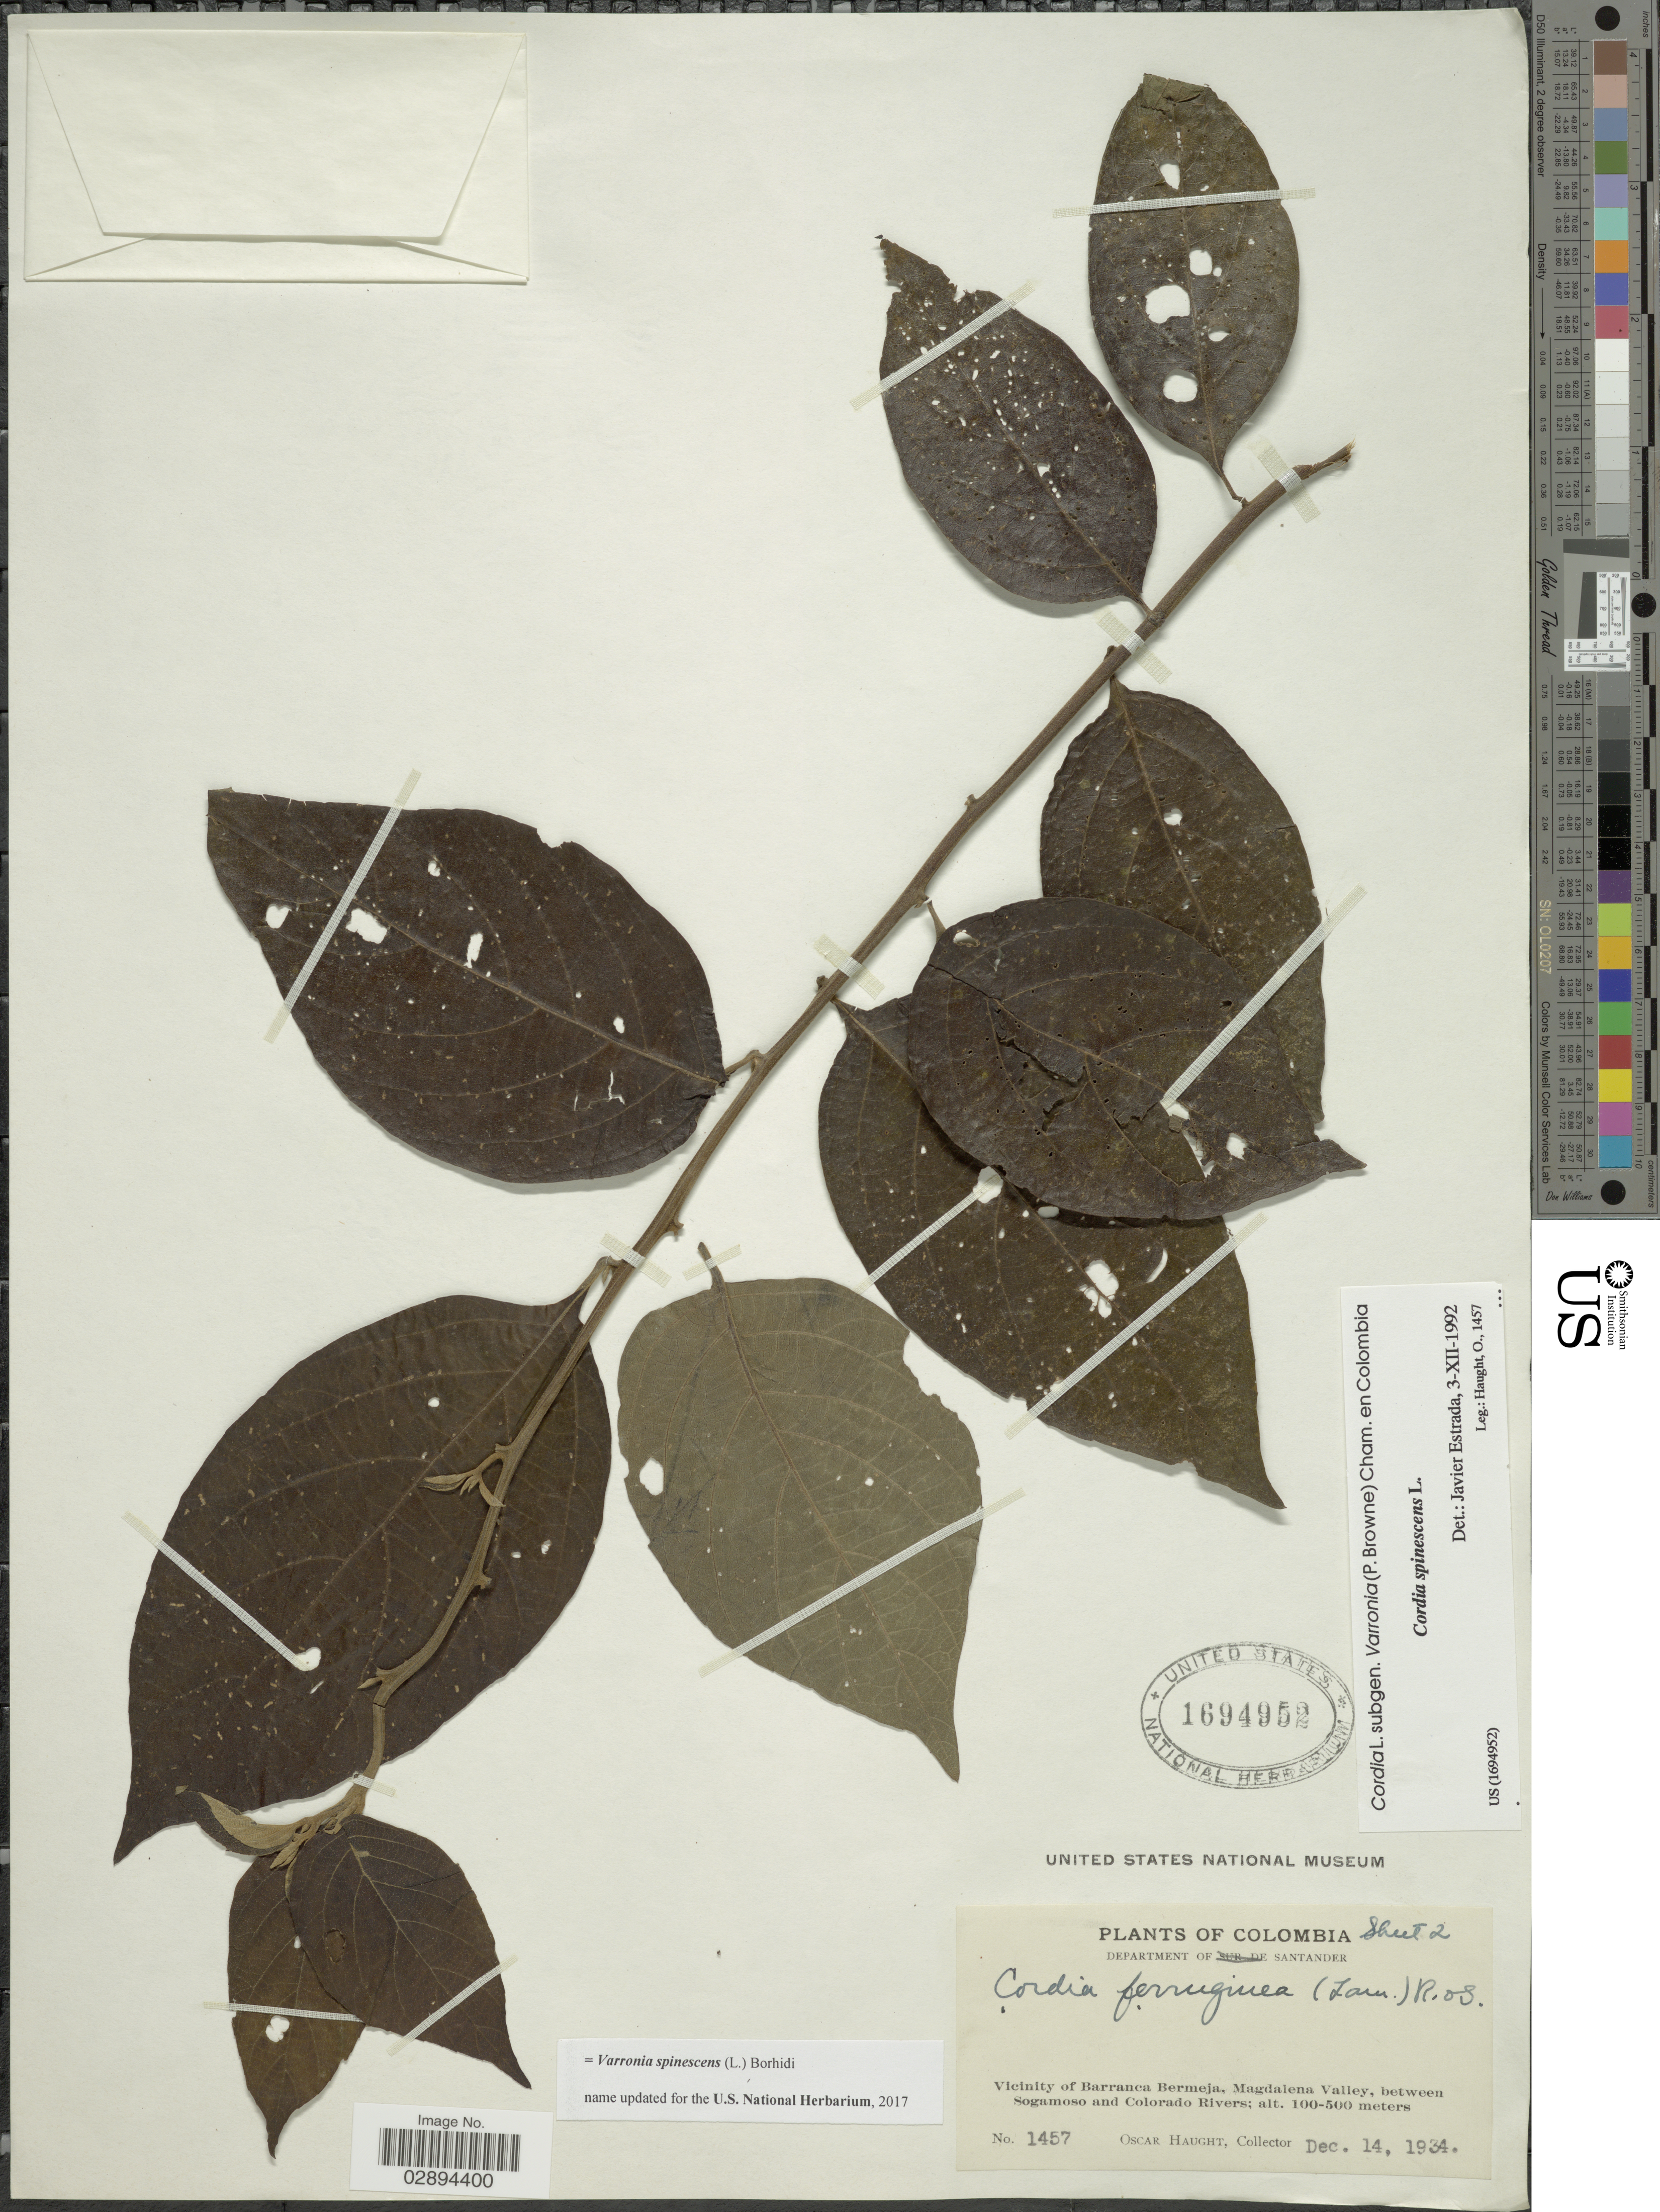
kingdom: Plantae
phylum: Tracheophyta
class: Magnoliopsida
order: Boraginales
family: Cordiaceae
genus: Varronia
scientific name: Varronia spinescens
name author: (L.) Borhidi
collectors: O. Haught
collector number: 1457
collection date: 1934-12-14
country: Colombia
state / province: Santander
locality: Department of Santander, Vicinity of Barranca Bermeja, Magdalena Valley, between Sogamoso and Colorado Rivers.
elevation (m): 100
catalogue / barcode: US 1694952